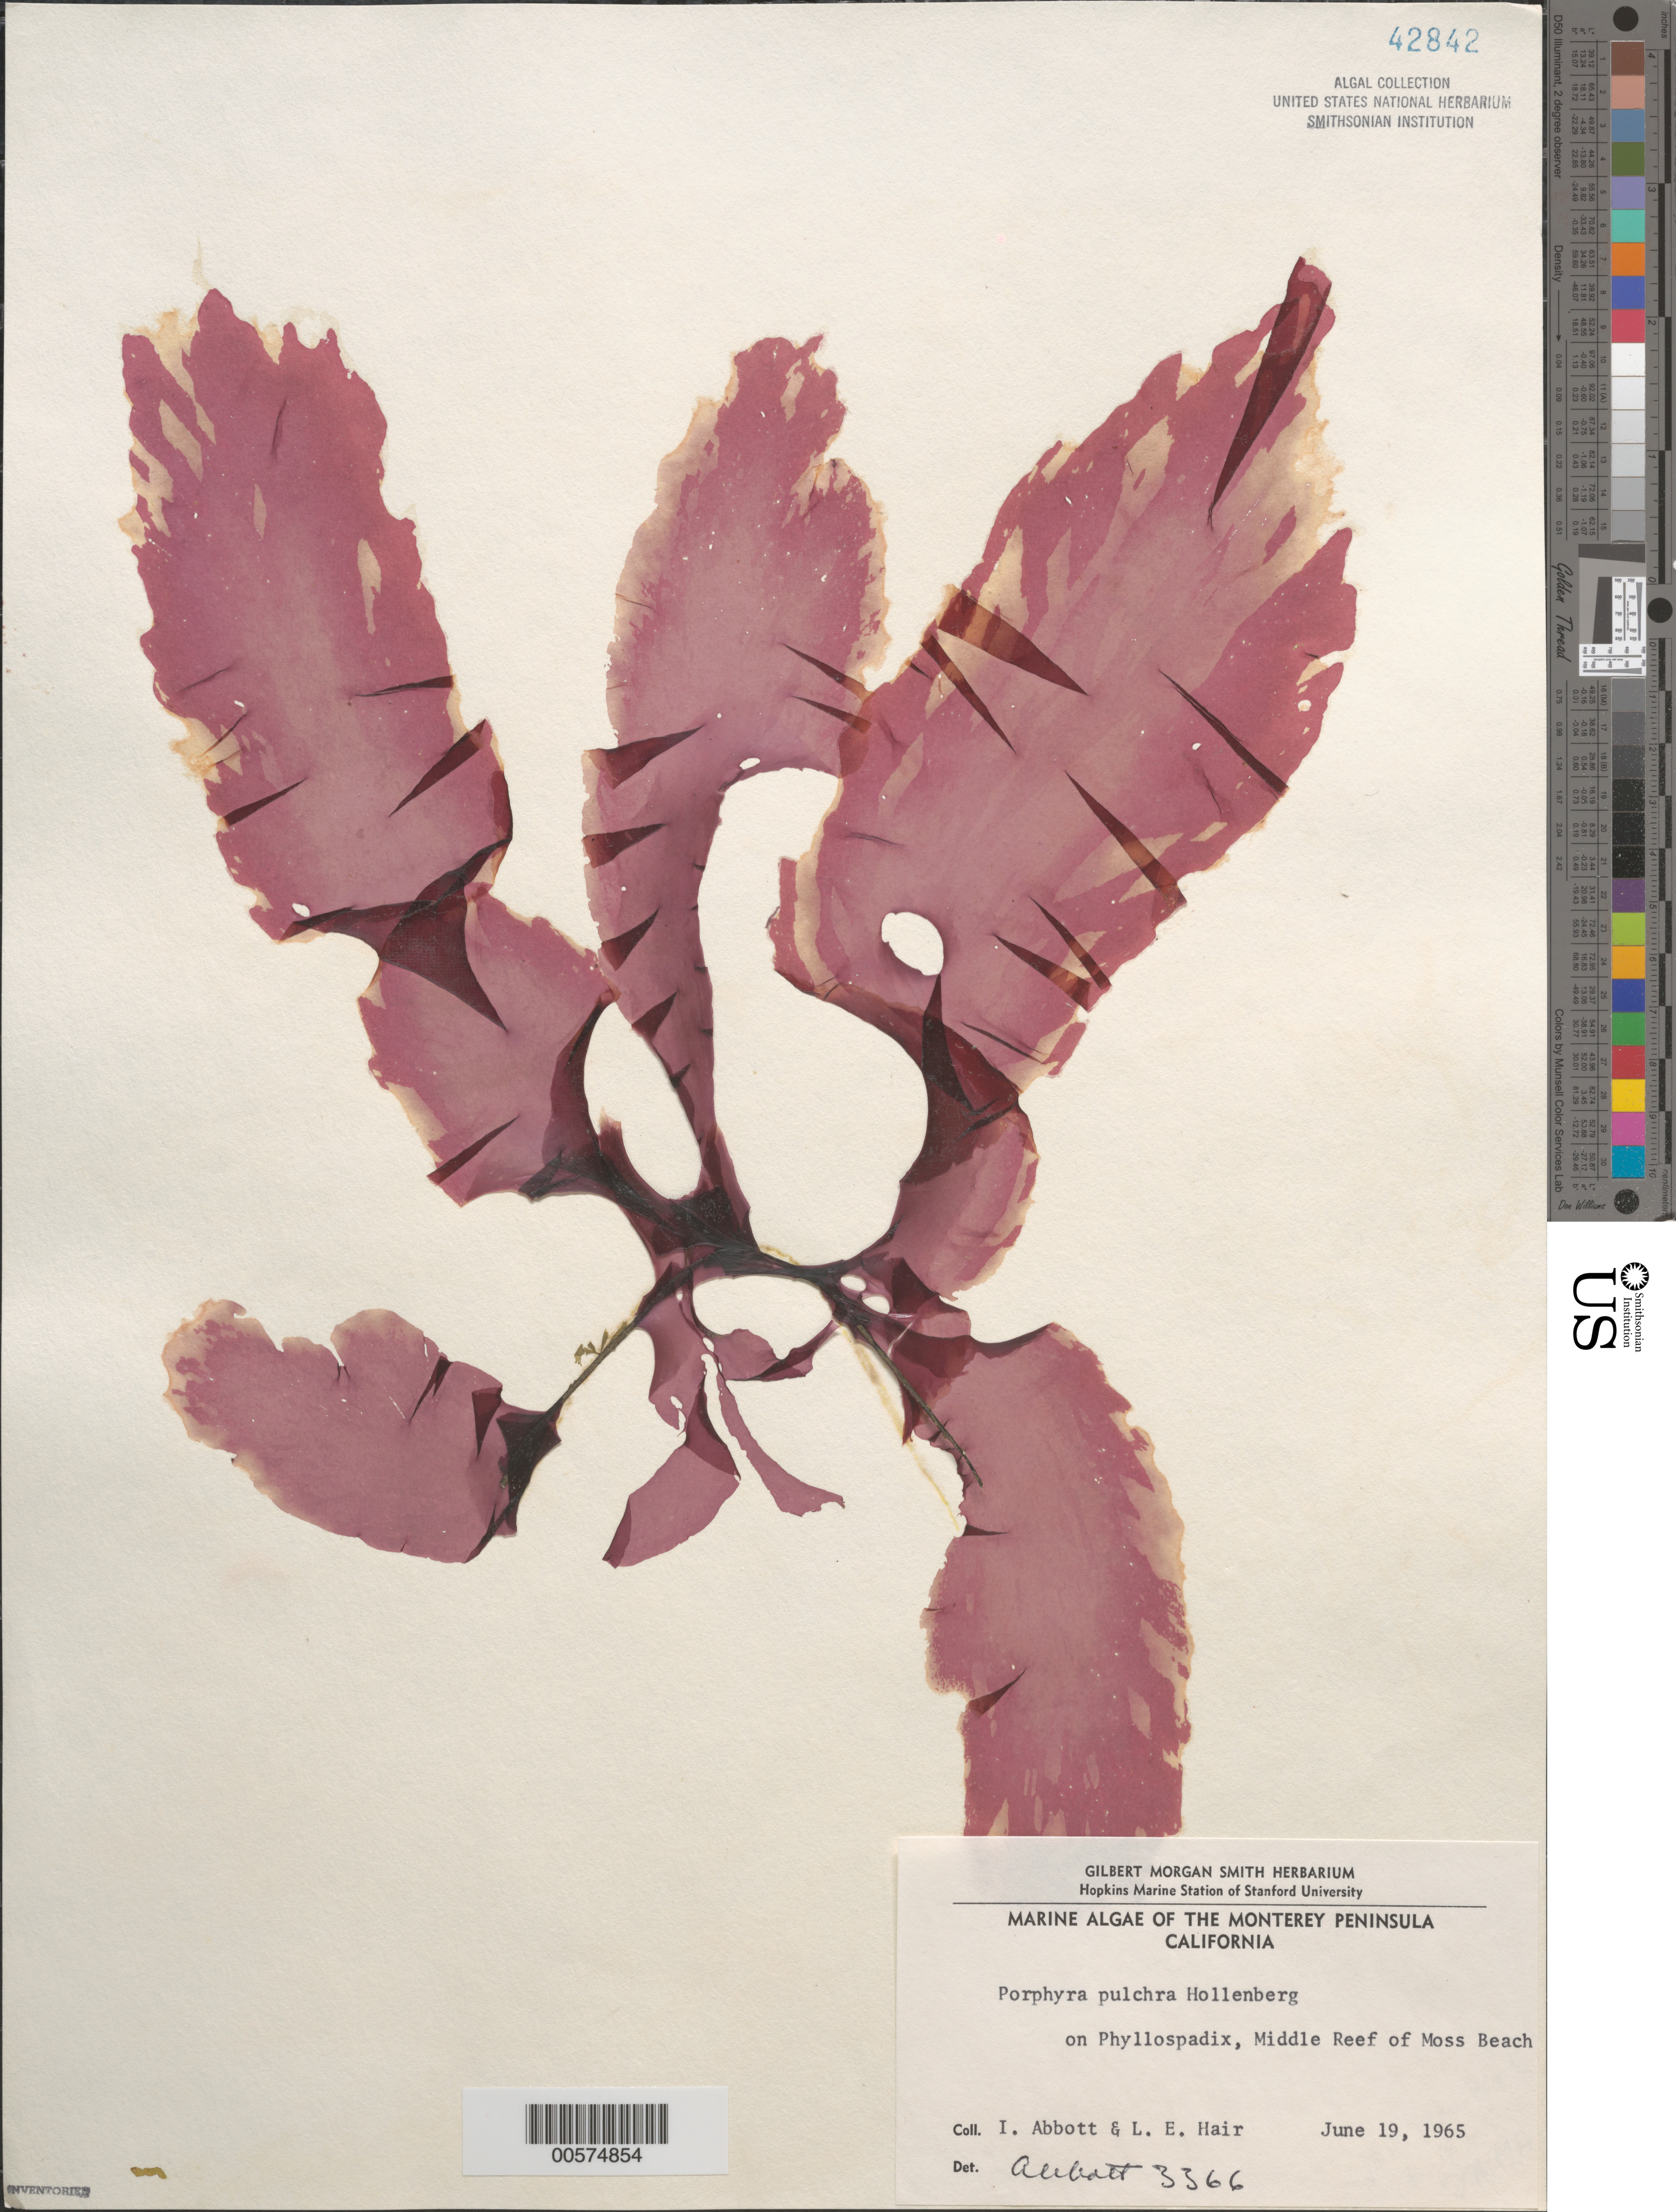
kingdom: Plantae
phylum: Rhodophyta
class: Bangiophyceae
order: Bangiales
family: Bangiaceae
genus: Porphyra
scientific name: Porphyra pulchra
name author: Hollenb. in G.M. Sm. & Hollenb.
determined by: Abbott, Isabella A.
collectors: I. A. Abbott & L. Hair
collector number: IAA 3366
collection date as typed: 19 Jun 1965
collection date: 1965-06-19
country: United States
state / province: California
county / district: Monterey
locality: Middle Reef of Moss Beach, Monterey Peninsula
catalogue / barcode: US 42842